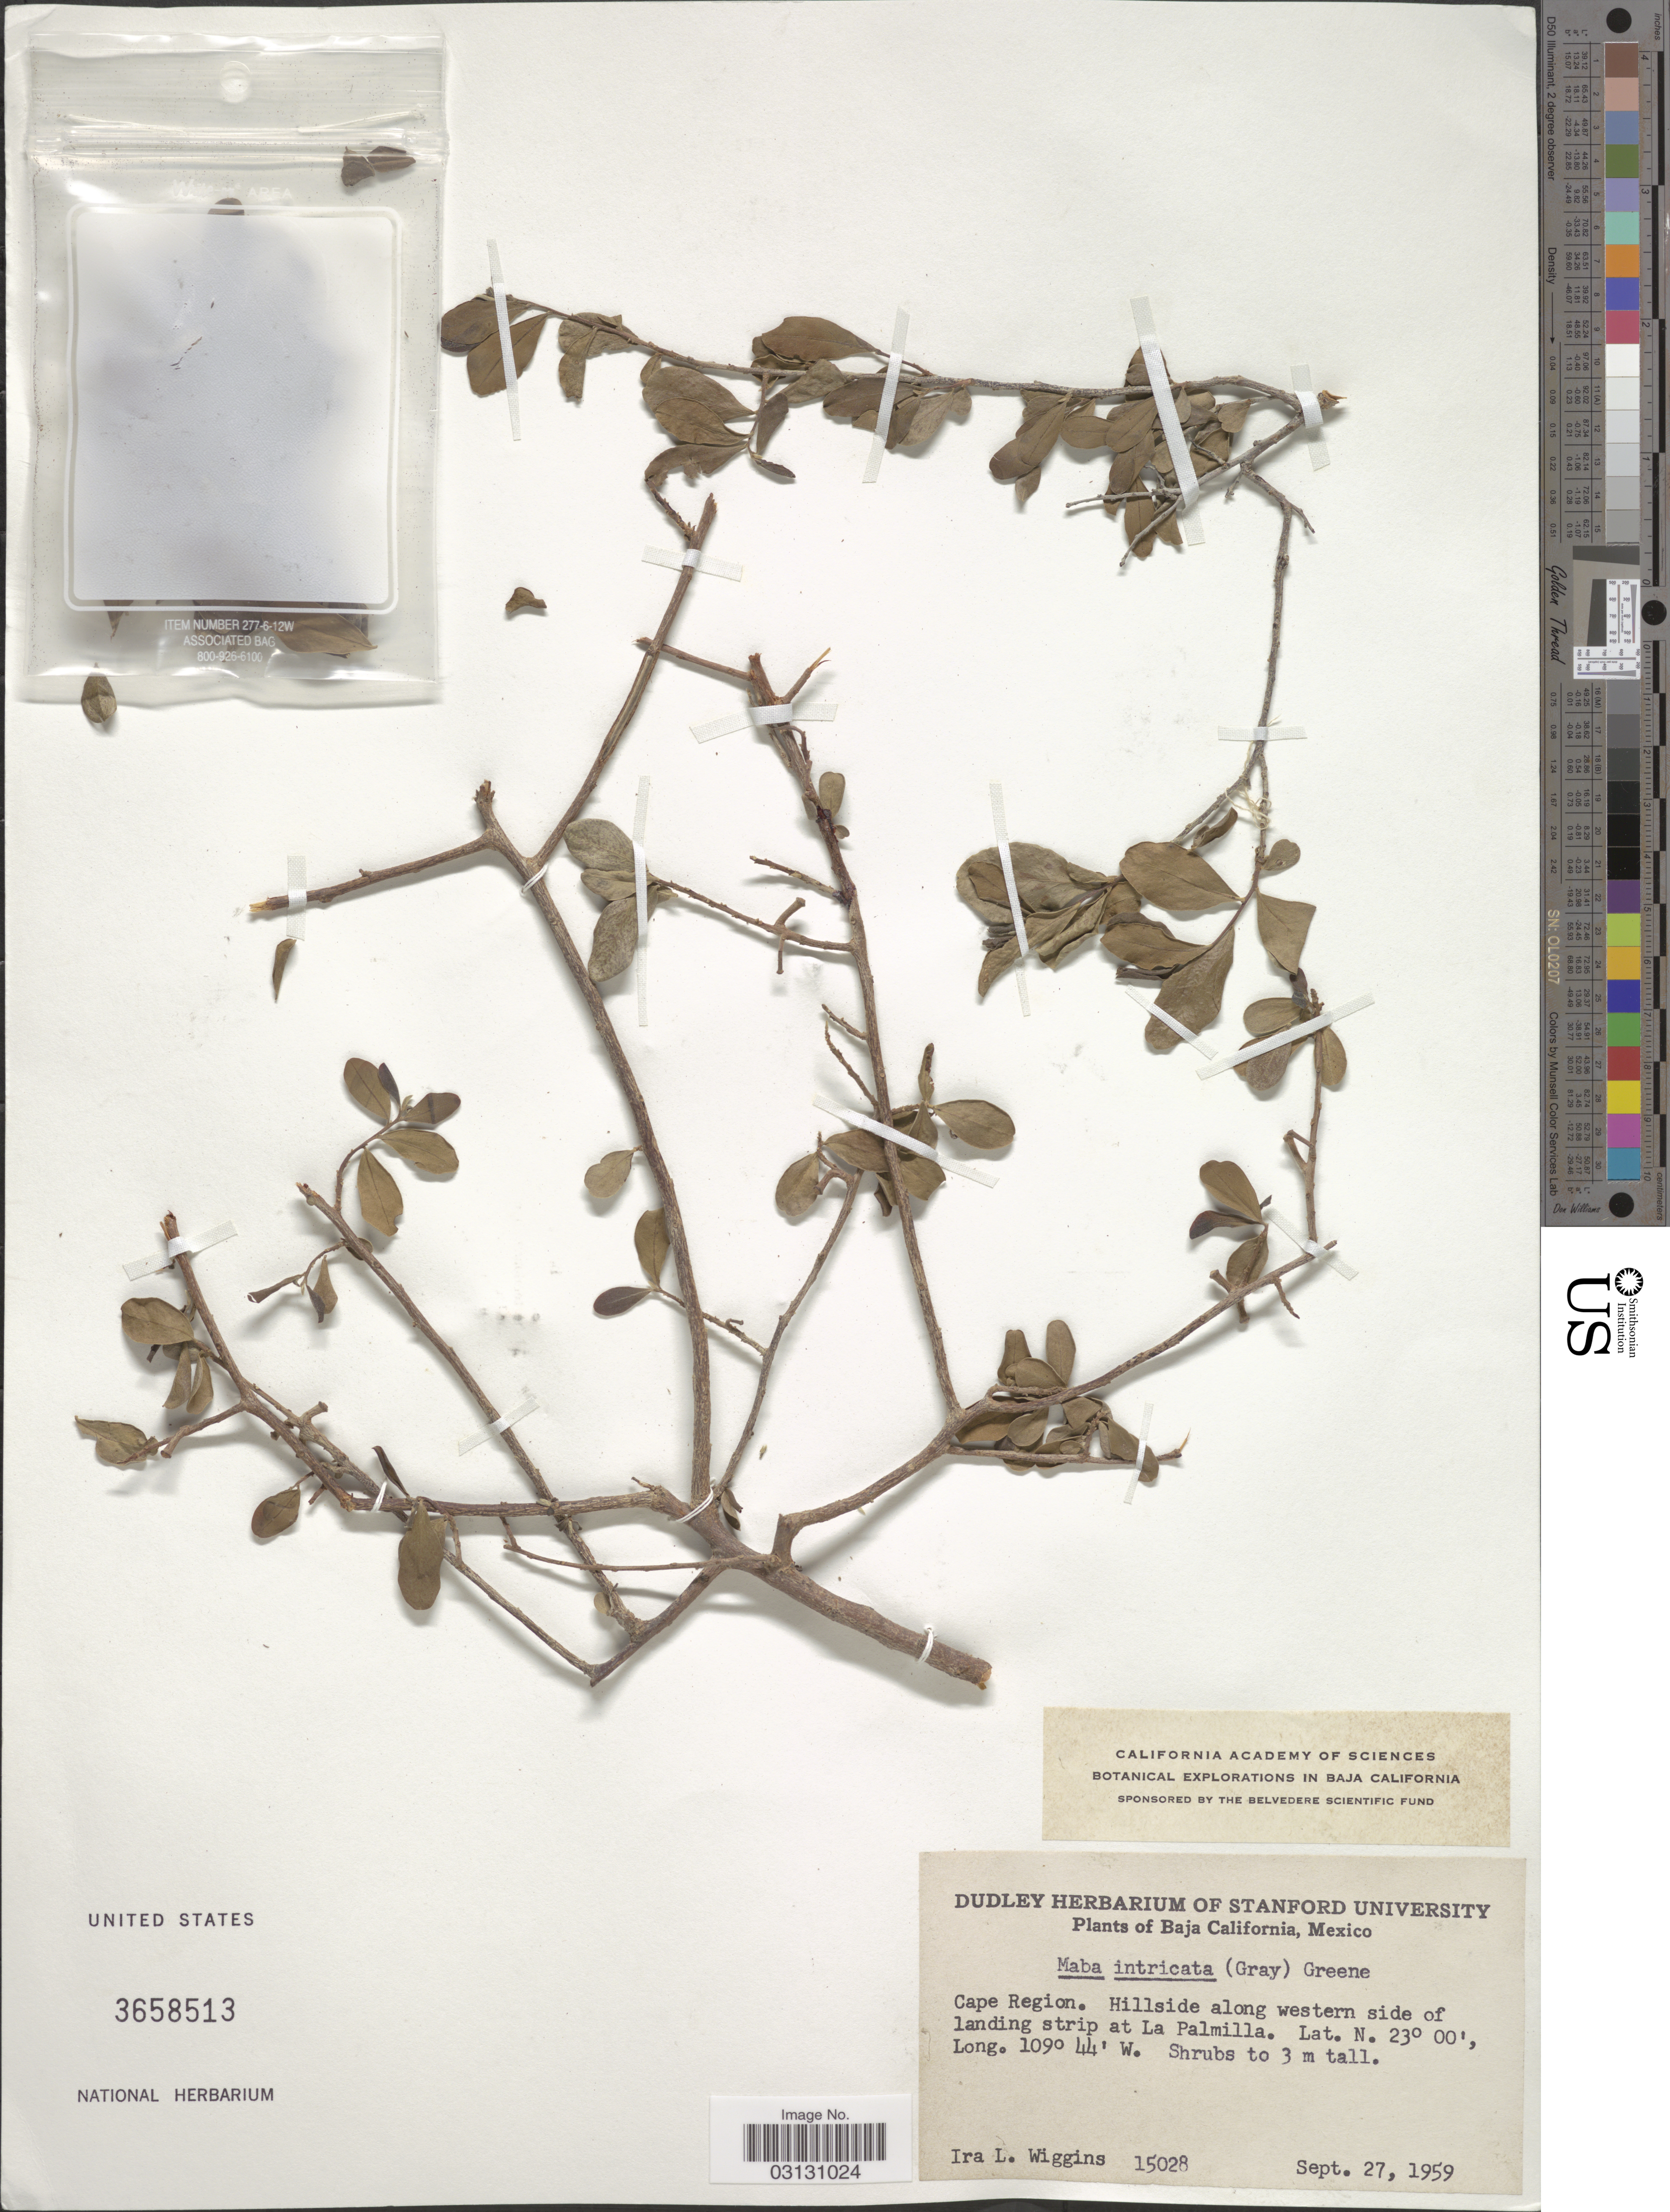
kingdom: Plantae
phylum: Tracheophyta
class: Magnoliopsida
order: Ericales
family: Ebenaceae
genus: Diospyros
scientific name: Diospyros intricata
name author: (A. Gray) Standl.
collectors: I. L. Wiggins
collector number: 15028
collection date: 1959-09-27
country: Mexico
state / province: Baja California Sur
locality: Cape Region. Hillside along western side of landing strip at La Palmilla.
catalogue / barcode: US 3658513